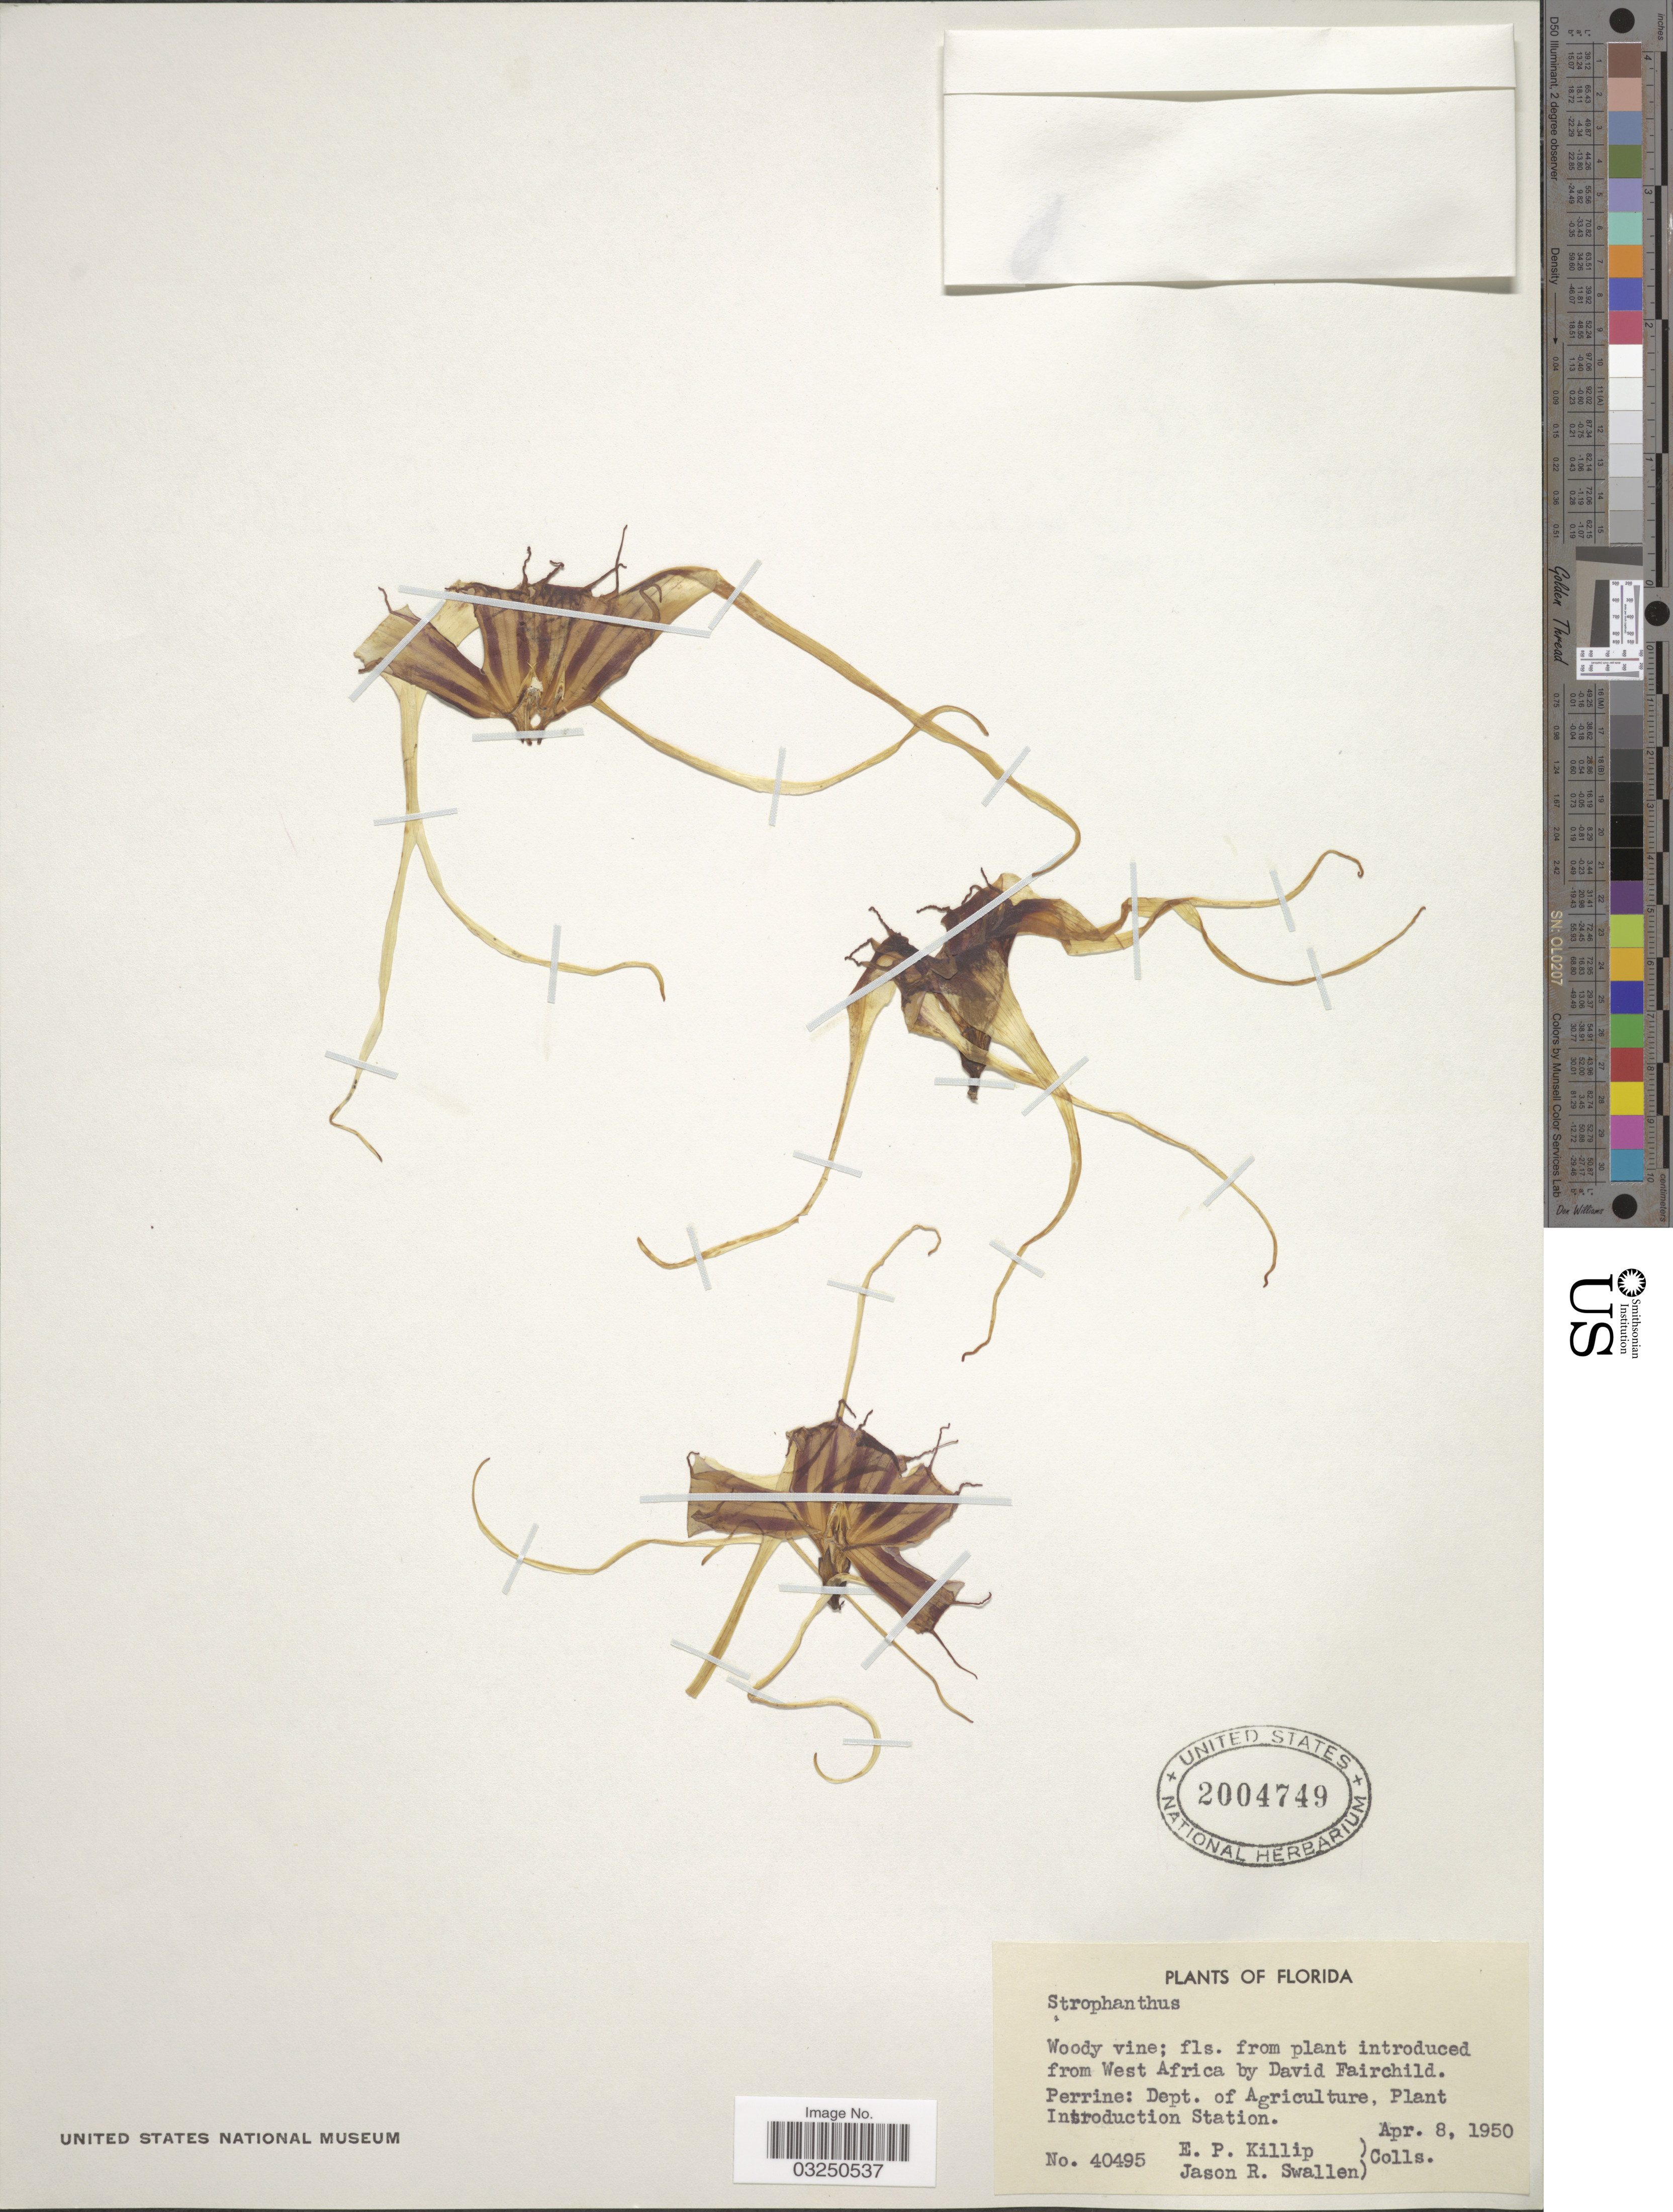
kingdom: Plantae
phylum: Tracheophyta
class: Magnoliopsida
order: Gentianales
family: Apocynaceae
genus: Strophanthus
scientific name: Strophanthus sp.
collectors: E. P. Killip & J. R. Swallen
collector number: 40495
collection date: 1950-04-08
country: United States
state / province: Florida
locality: Perrine: Dept. of Agriculture, Plant Introduction Station.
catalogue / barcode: US 2004749